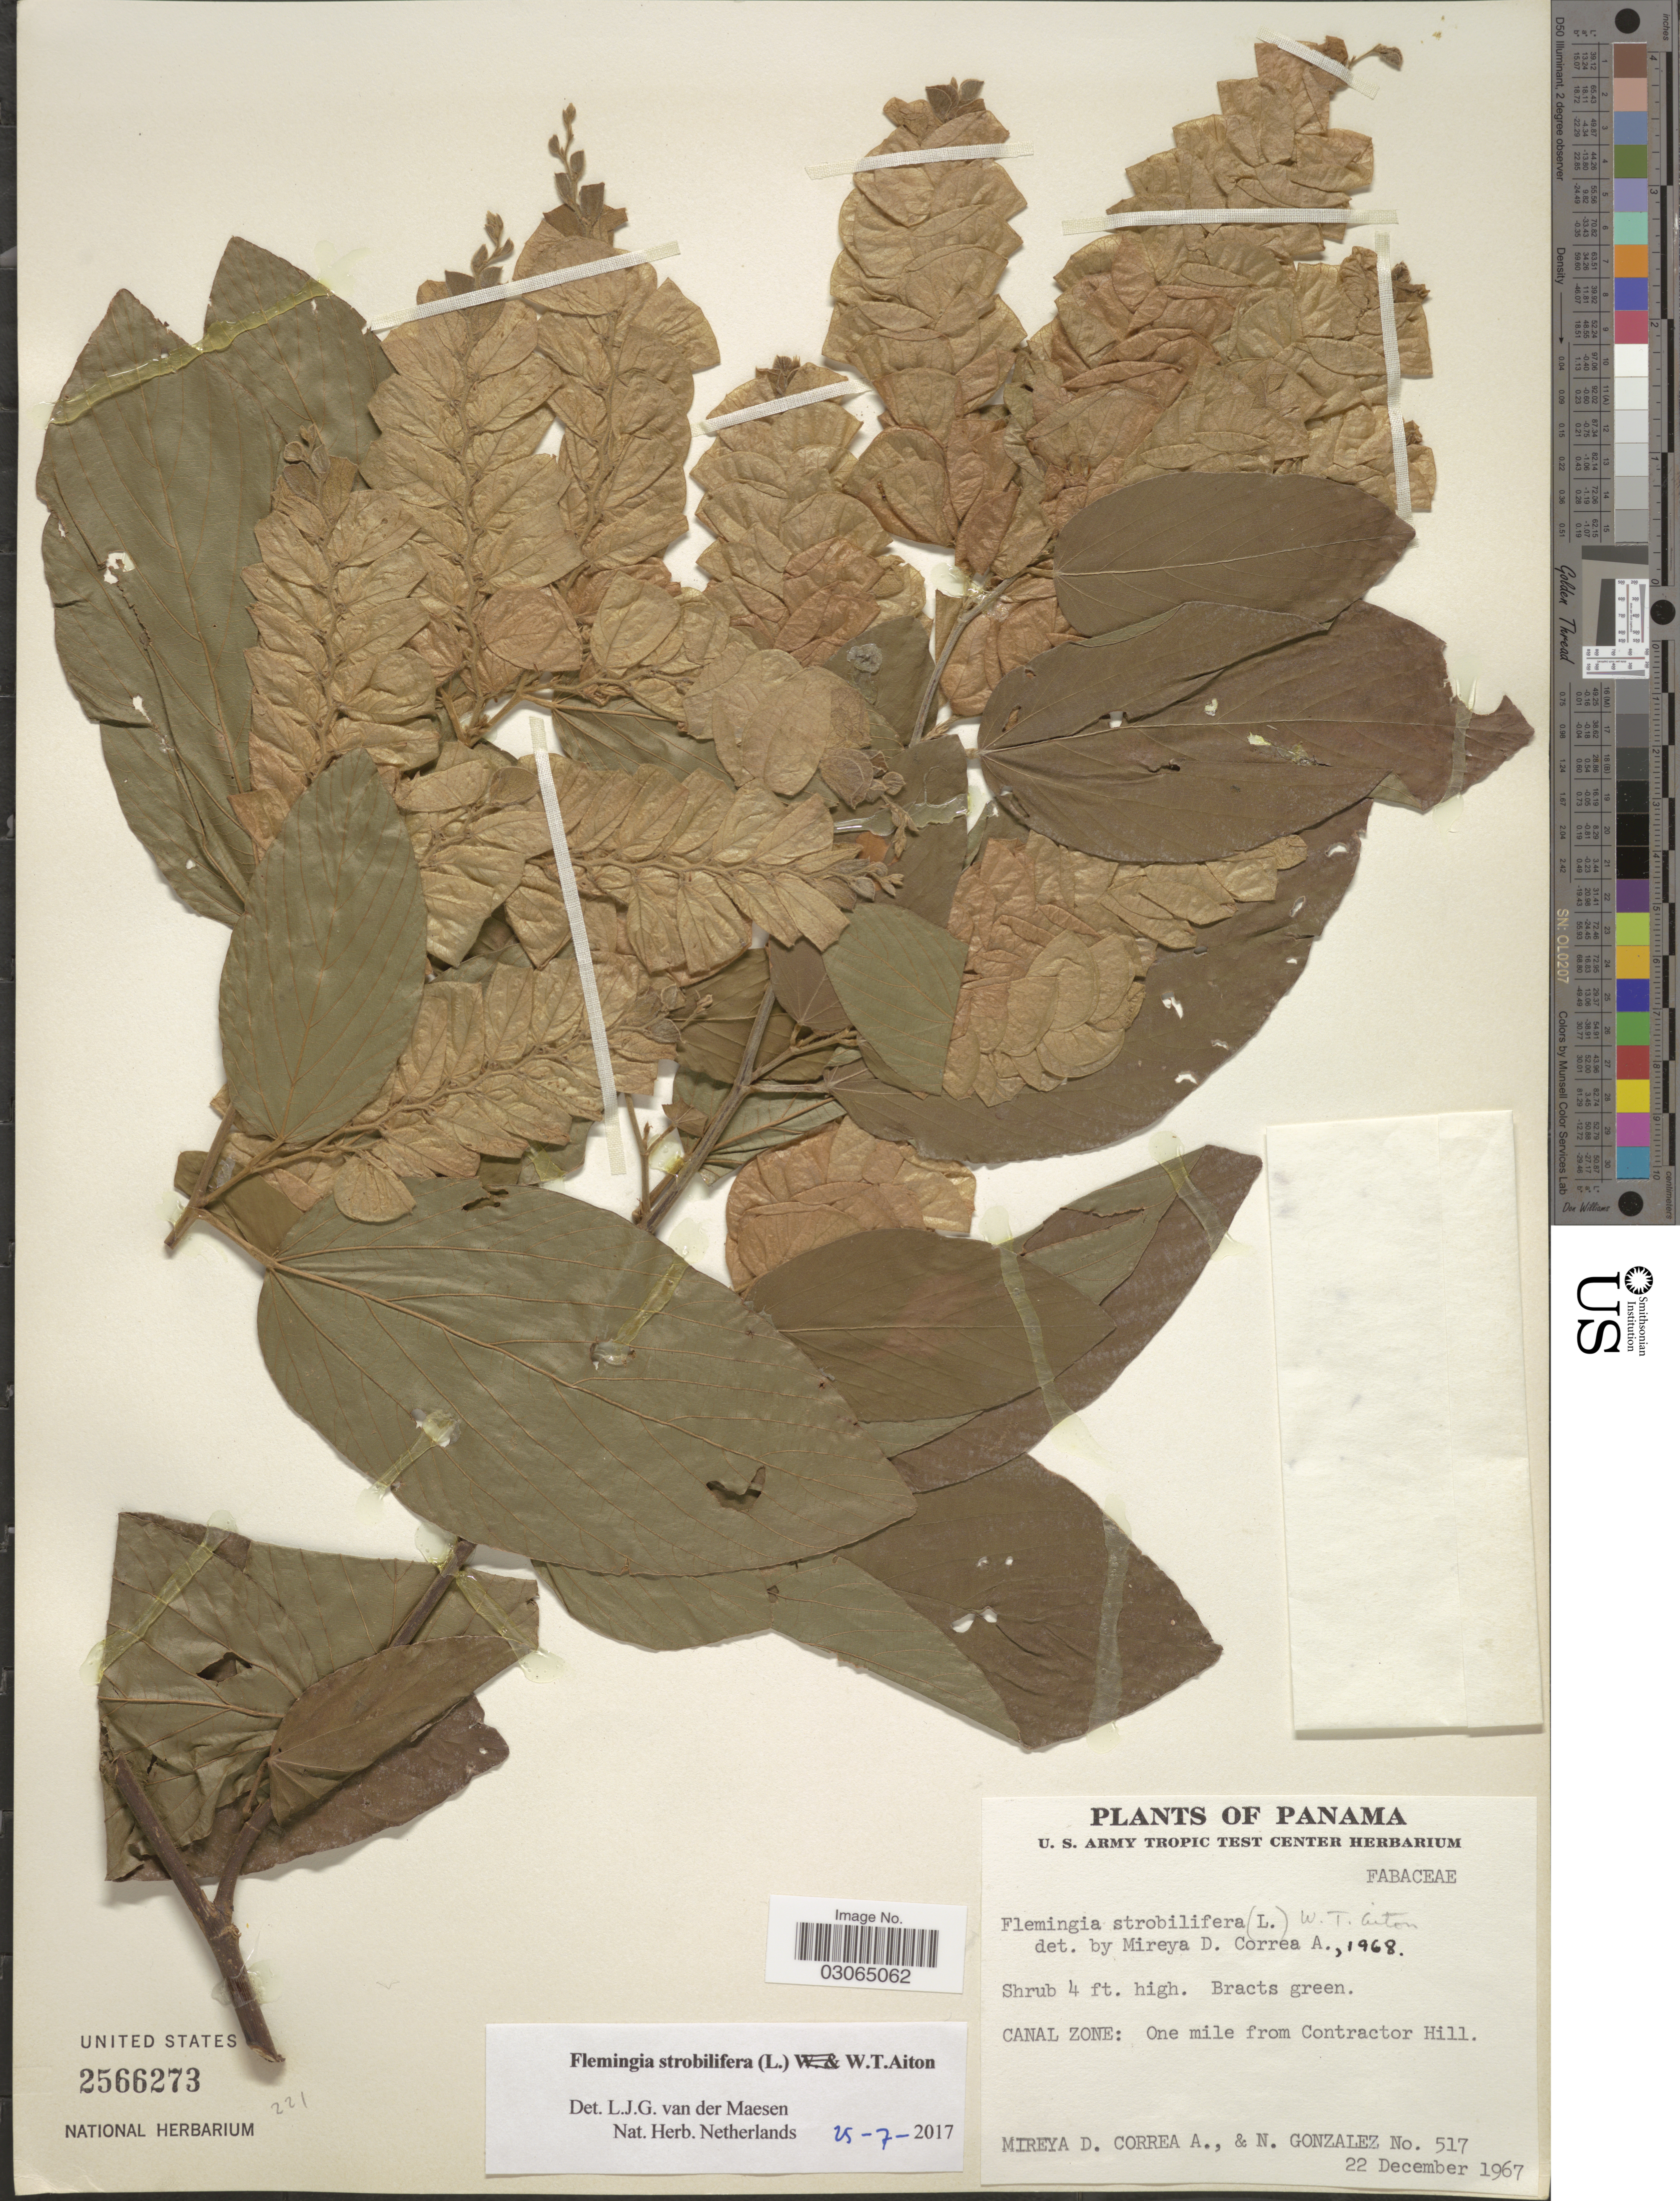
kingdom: Plantae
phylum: Tracheophyta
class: Magnoliopsida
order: Fabales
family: Fabaceae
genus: Flemingia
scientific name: Flemingia strobilifera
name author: (L.) W.T. Aiton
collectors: M. D. Corrêa-A. & N. Gonzalez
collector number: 517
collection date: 1967-12-22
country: Panama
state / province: Colón / Panamá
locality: Canal Zone: One mile from Contractor Hill.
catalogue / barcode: US 2566273